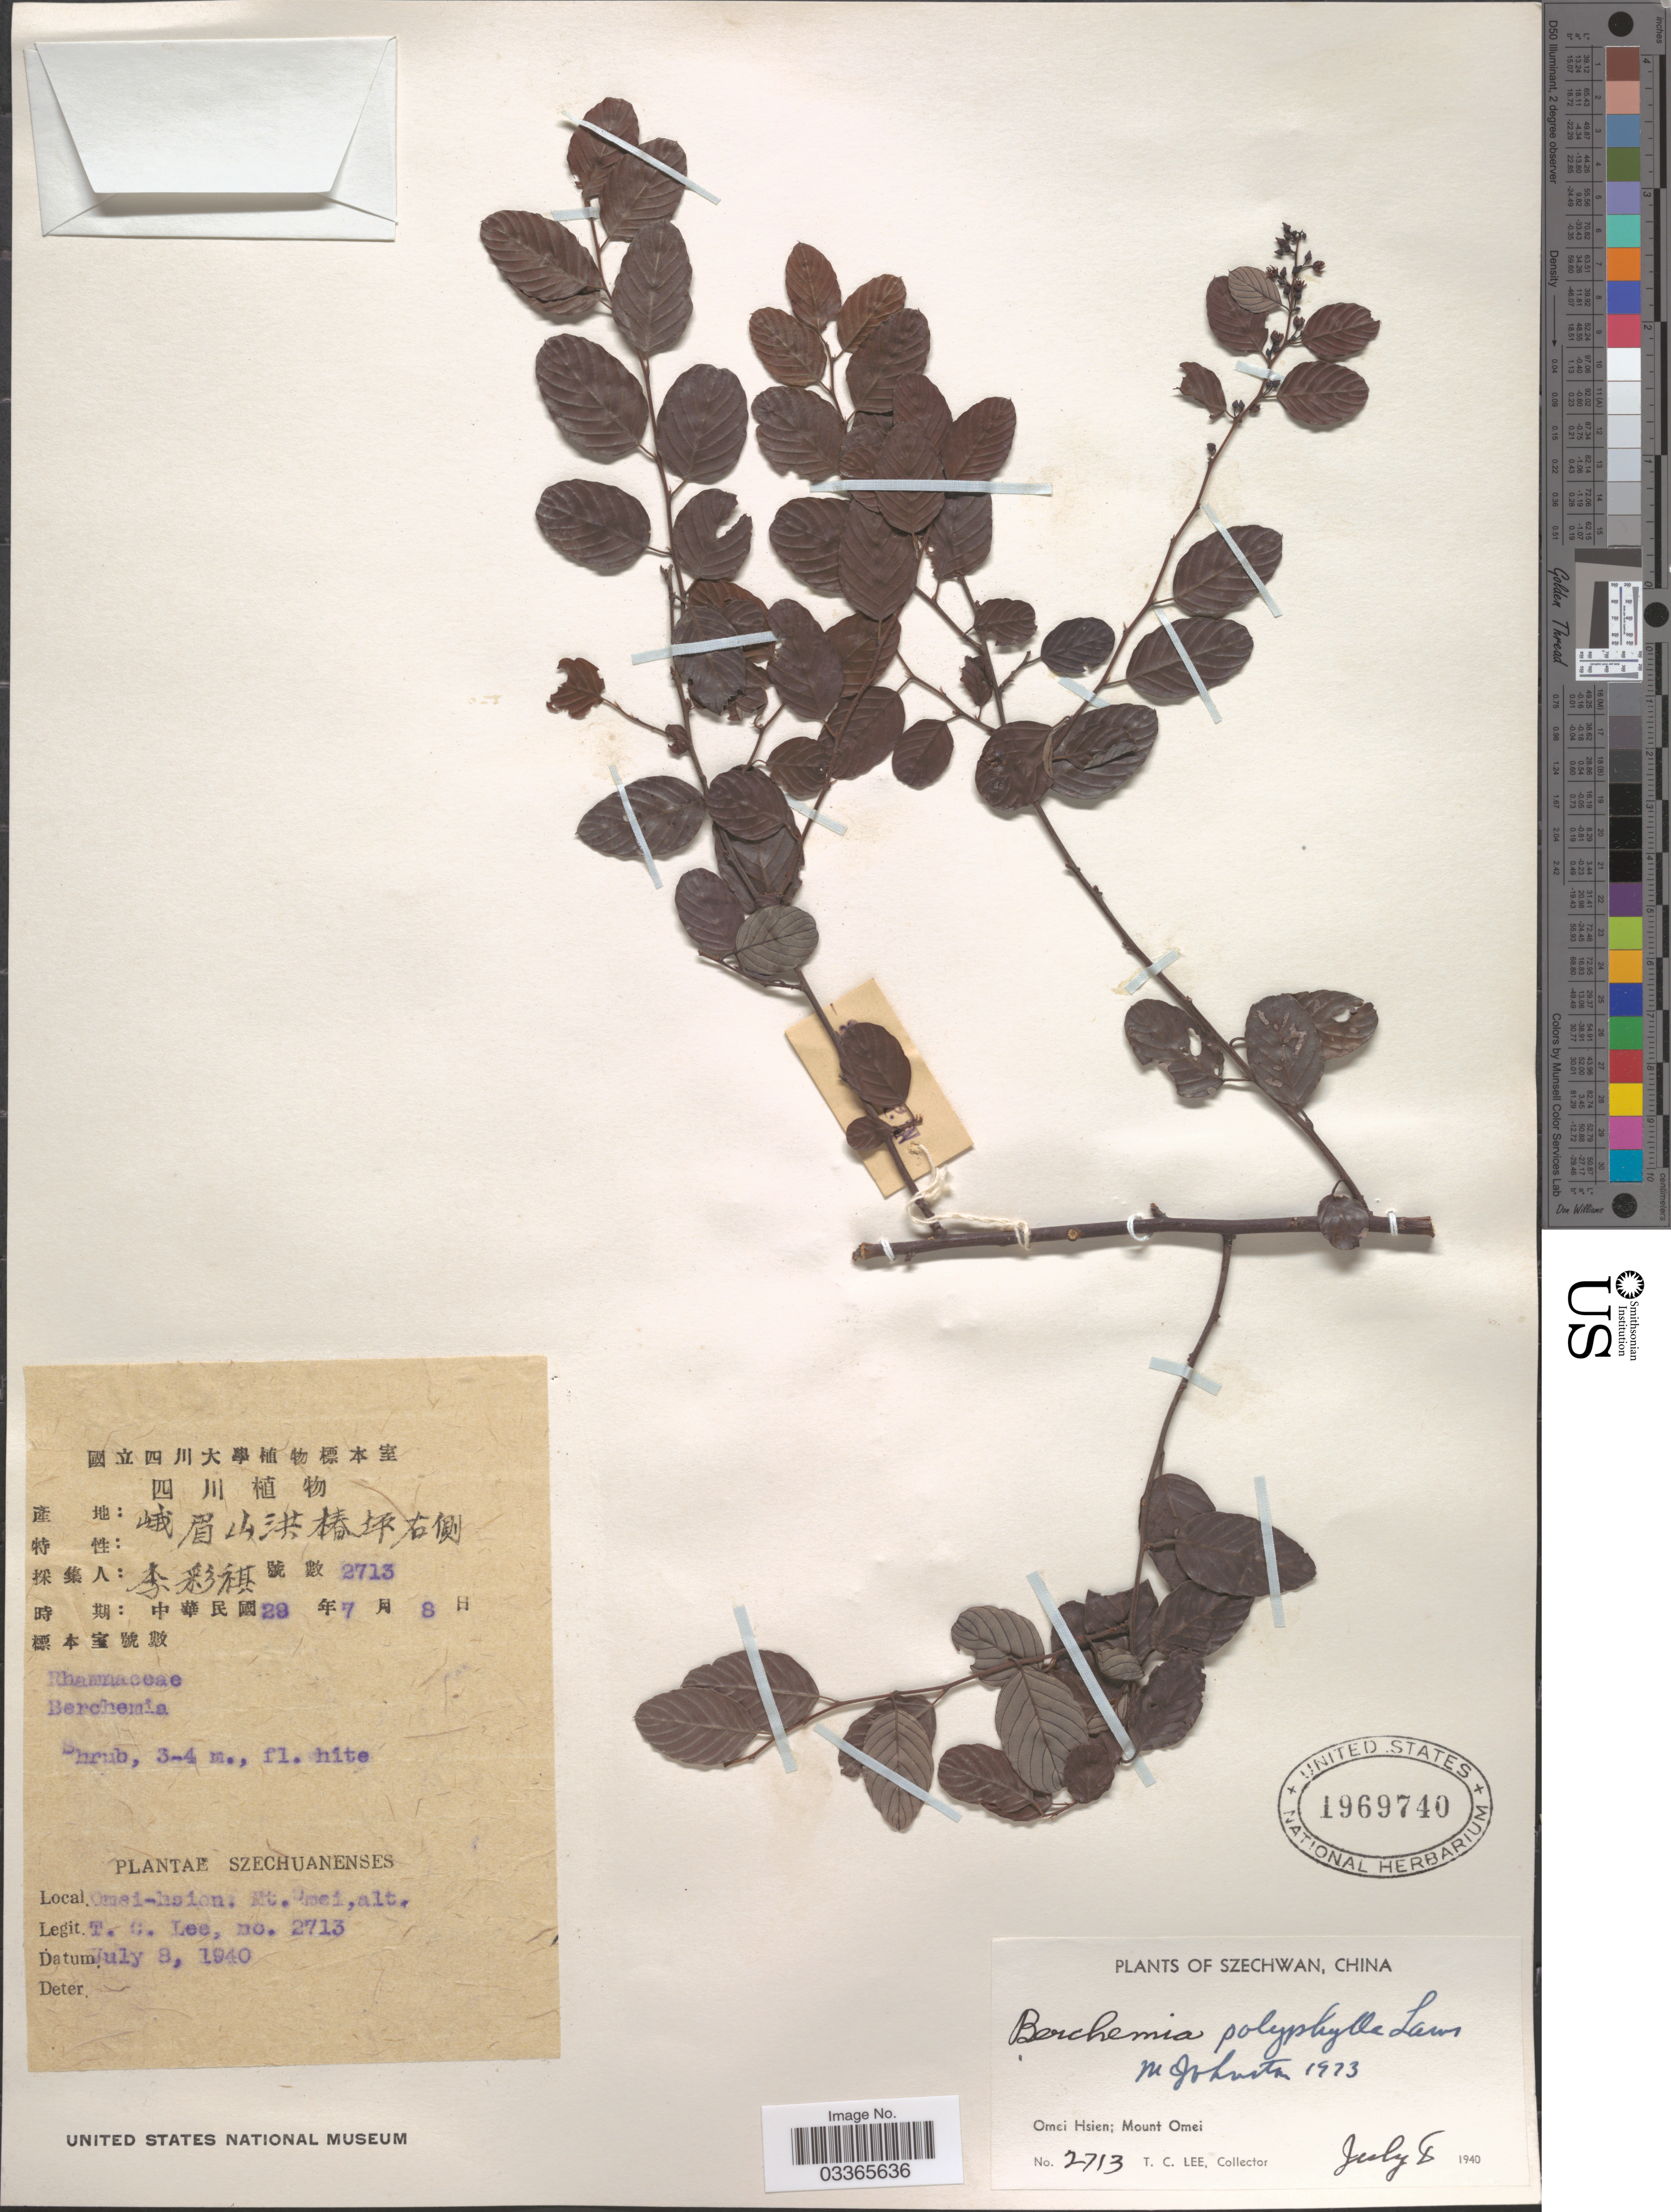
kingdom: Plantae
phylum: Tracheophyta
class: Magnoliopsida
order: Rosales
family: Rhamnaceae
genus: Berchemia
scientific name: Berchemia polyphylla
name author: Wall. ex M.A. Lawson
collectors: T. Lee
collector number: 2713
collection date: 1940-07-08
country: China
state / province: Sichuan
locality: Szechwan, Omei Hsien; Mount Omei.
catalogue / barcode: US 1969740